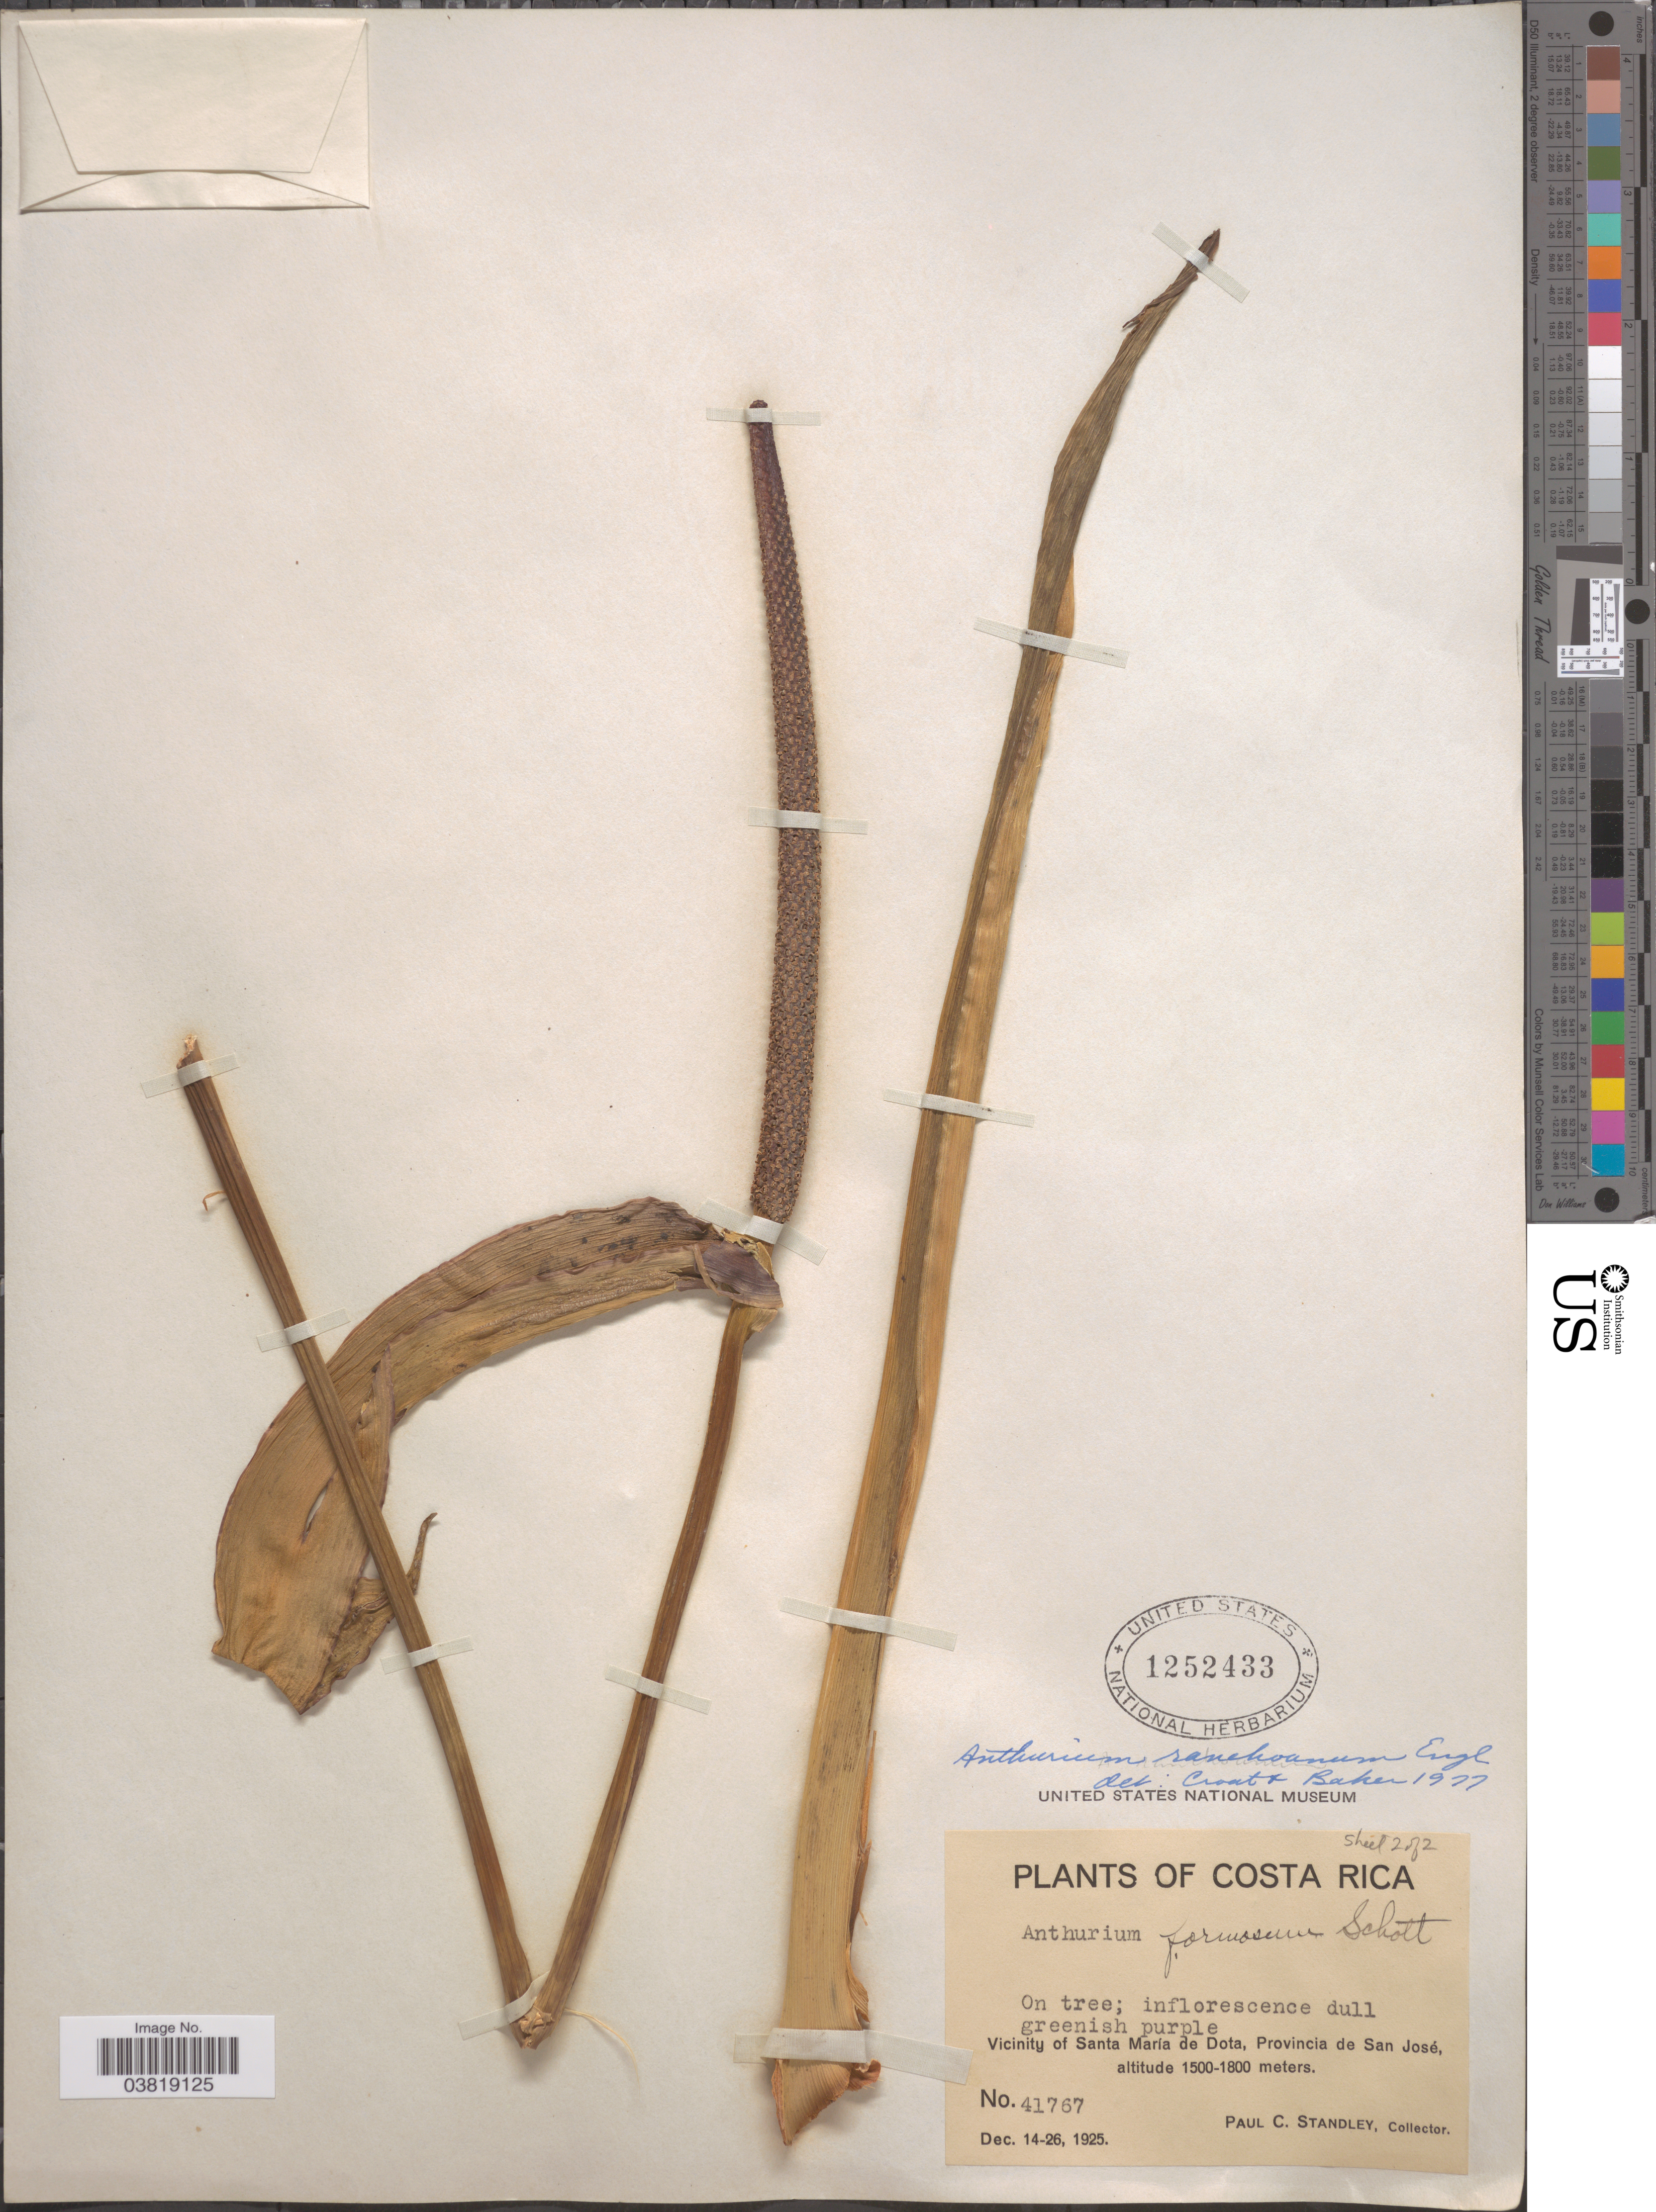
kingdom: Plantae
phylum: Tracheophyta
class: Liliopsida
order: Alismatales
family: Araceae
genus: Anthurium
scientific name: Anthurium ranchoanum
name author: Engl.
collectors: P. C. Standley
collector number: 41767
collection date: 1925-12-14/1925-12-26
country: Costa Rica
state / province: San José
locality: Vicinity of Santa María de Dota.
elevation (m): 1500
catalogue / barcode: US 1252433